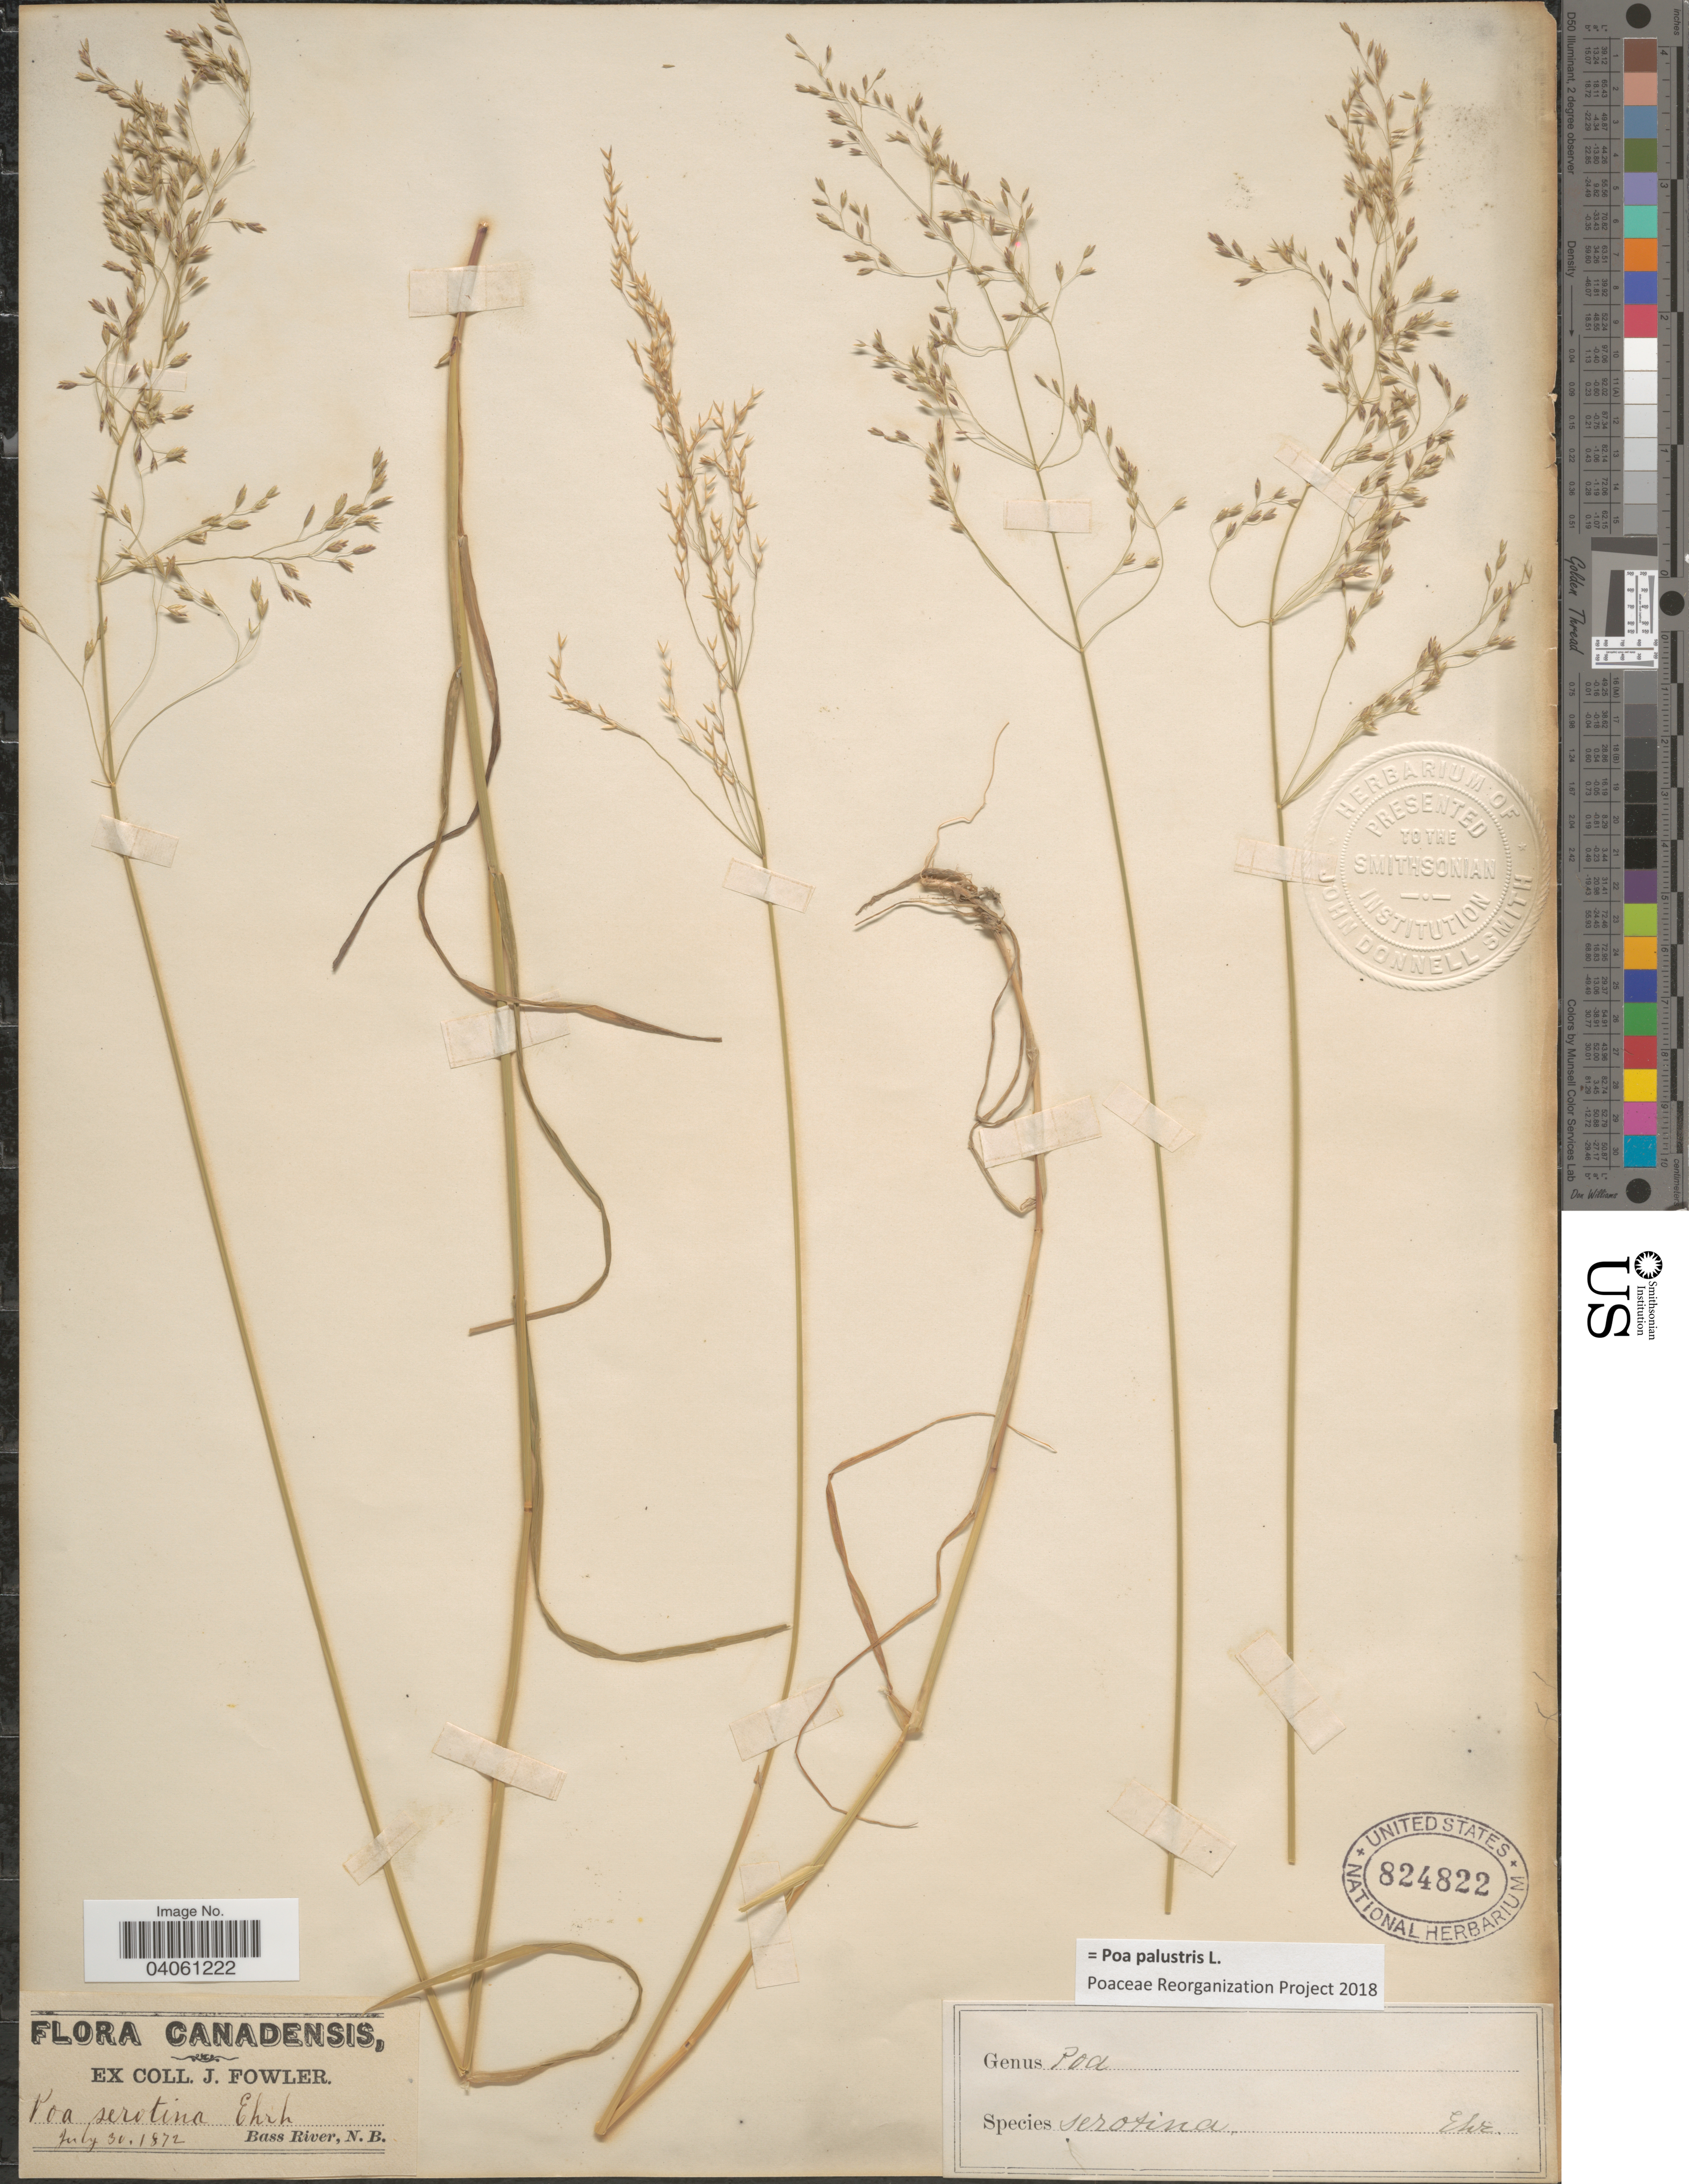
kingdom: Plantae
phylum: Tracheophyta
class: Liliopsida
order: Poales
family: Poaceae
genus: Poa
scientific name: Poa palustris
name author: L.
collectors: J. Fowler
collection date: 1872-07-30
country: Canada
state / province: New Brunswick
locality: Bass River.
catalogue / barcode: US 824822